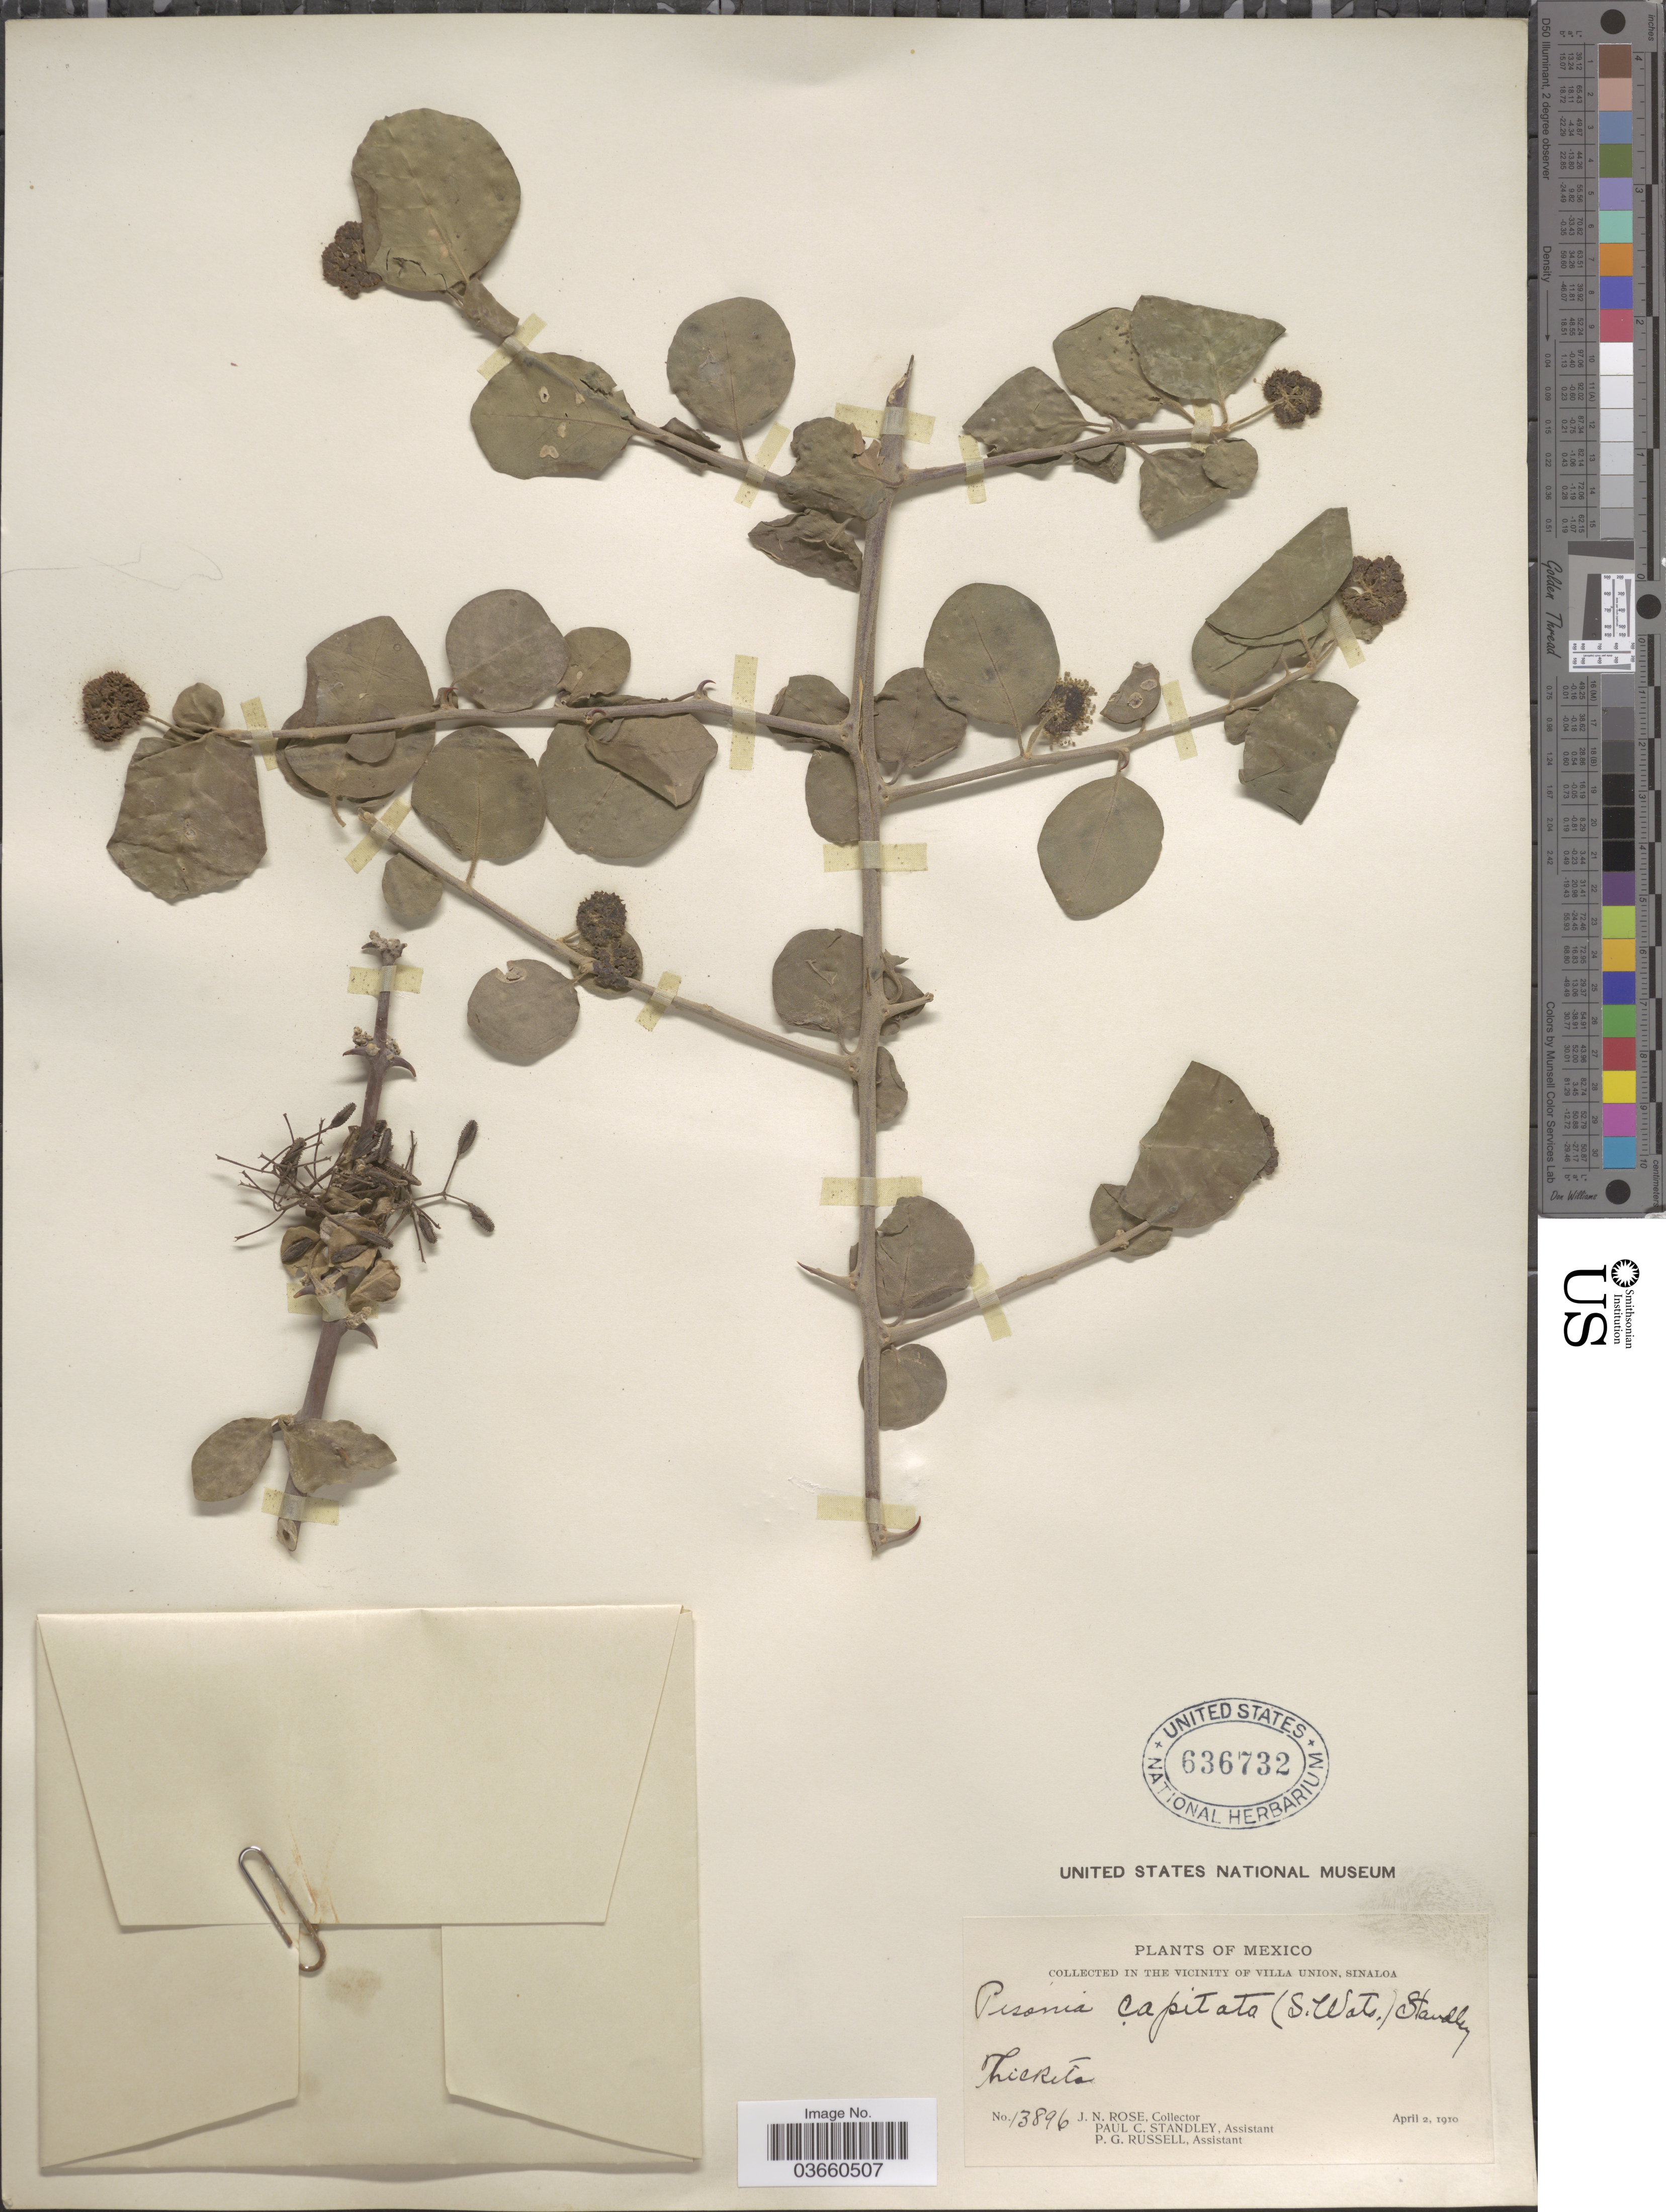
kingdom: Plantae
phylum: Tracheophyta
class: Magnoliopsida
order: Caryophyllales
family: Nyctaginaceae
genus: Pisonia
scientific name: Pisonia capitata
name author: (S. Watson) Standl.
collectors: J. N. Rose, P. C. Standley & P. G. Russell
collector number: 13896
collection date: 1910-04-02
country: Mexico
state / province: Sinaloa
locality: The vicinity of Villa Union.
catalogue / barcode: US 636732